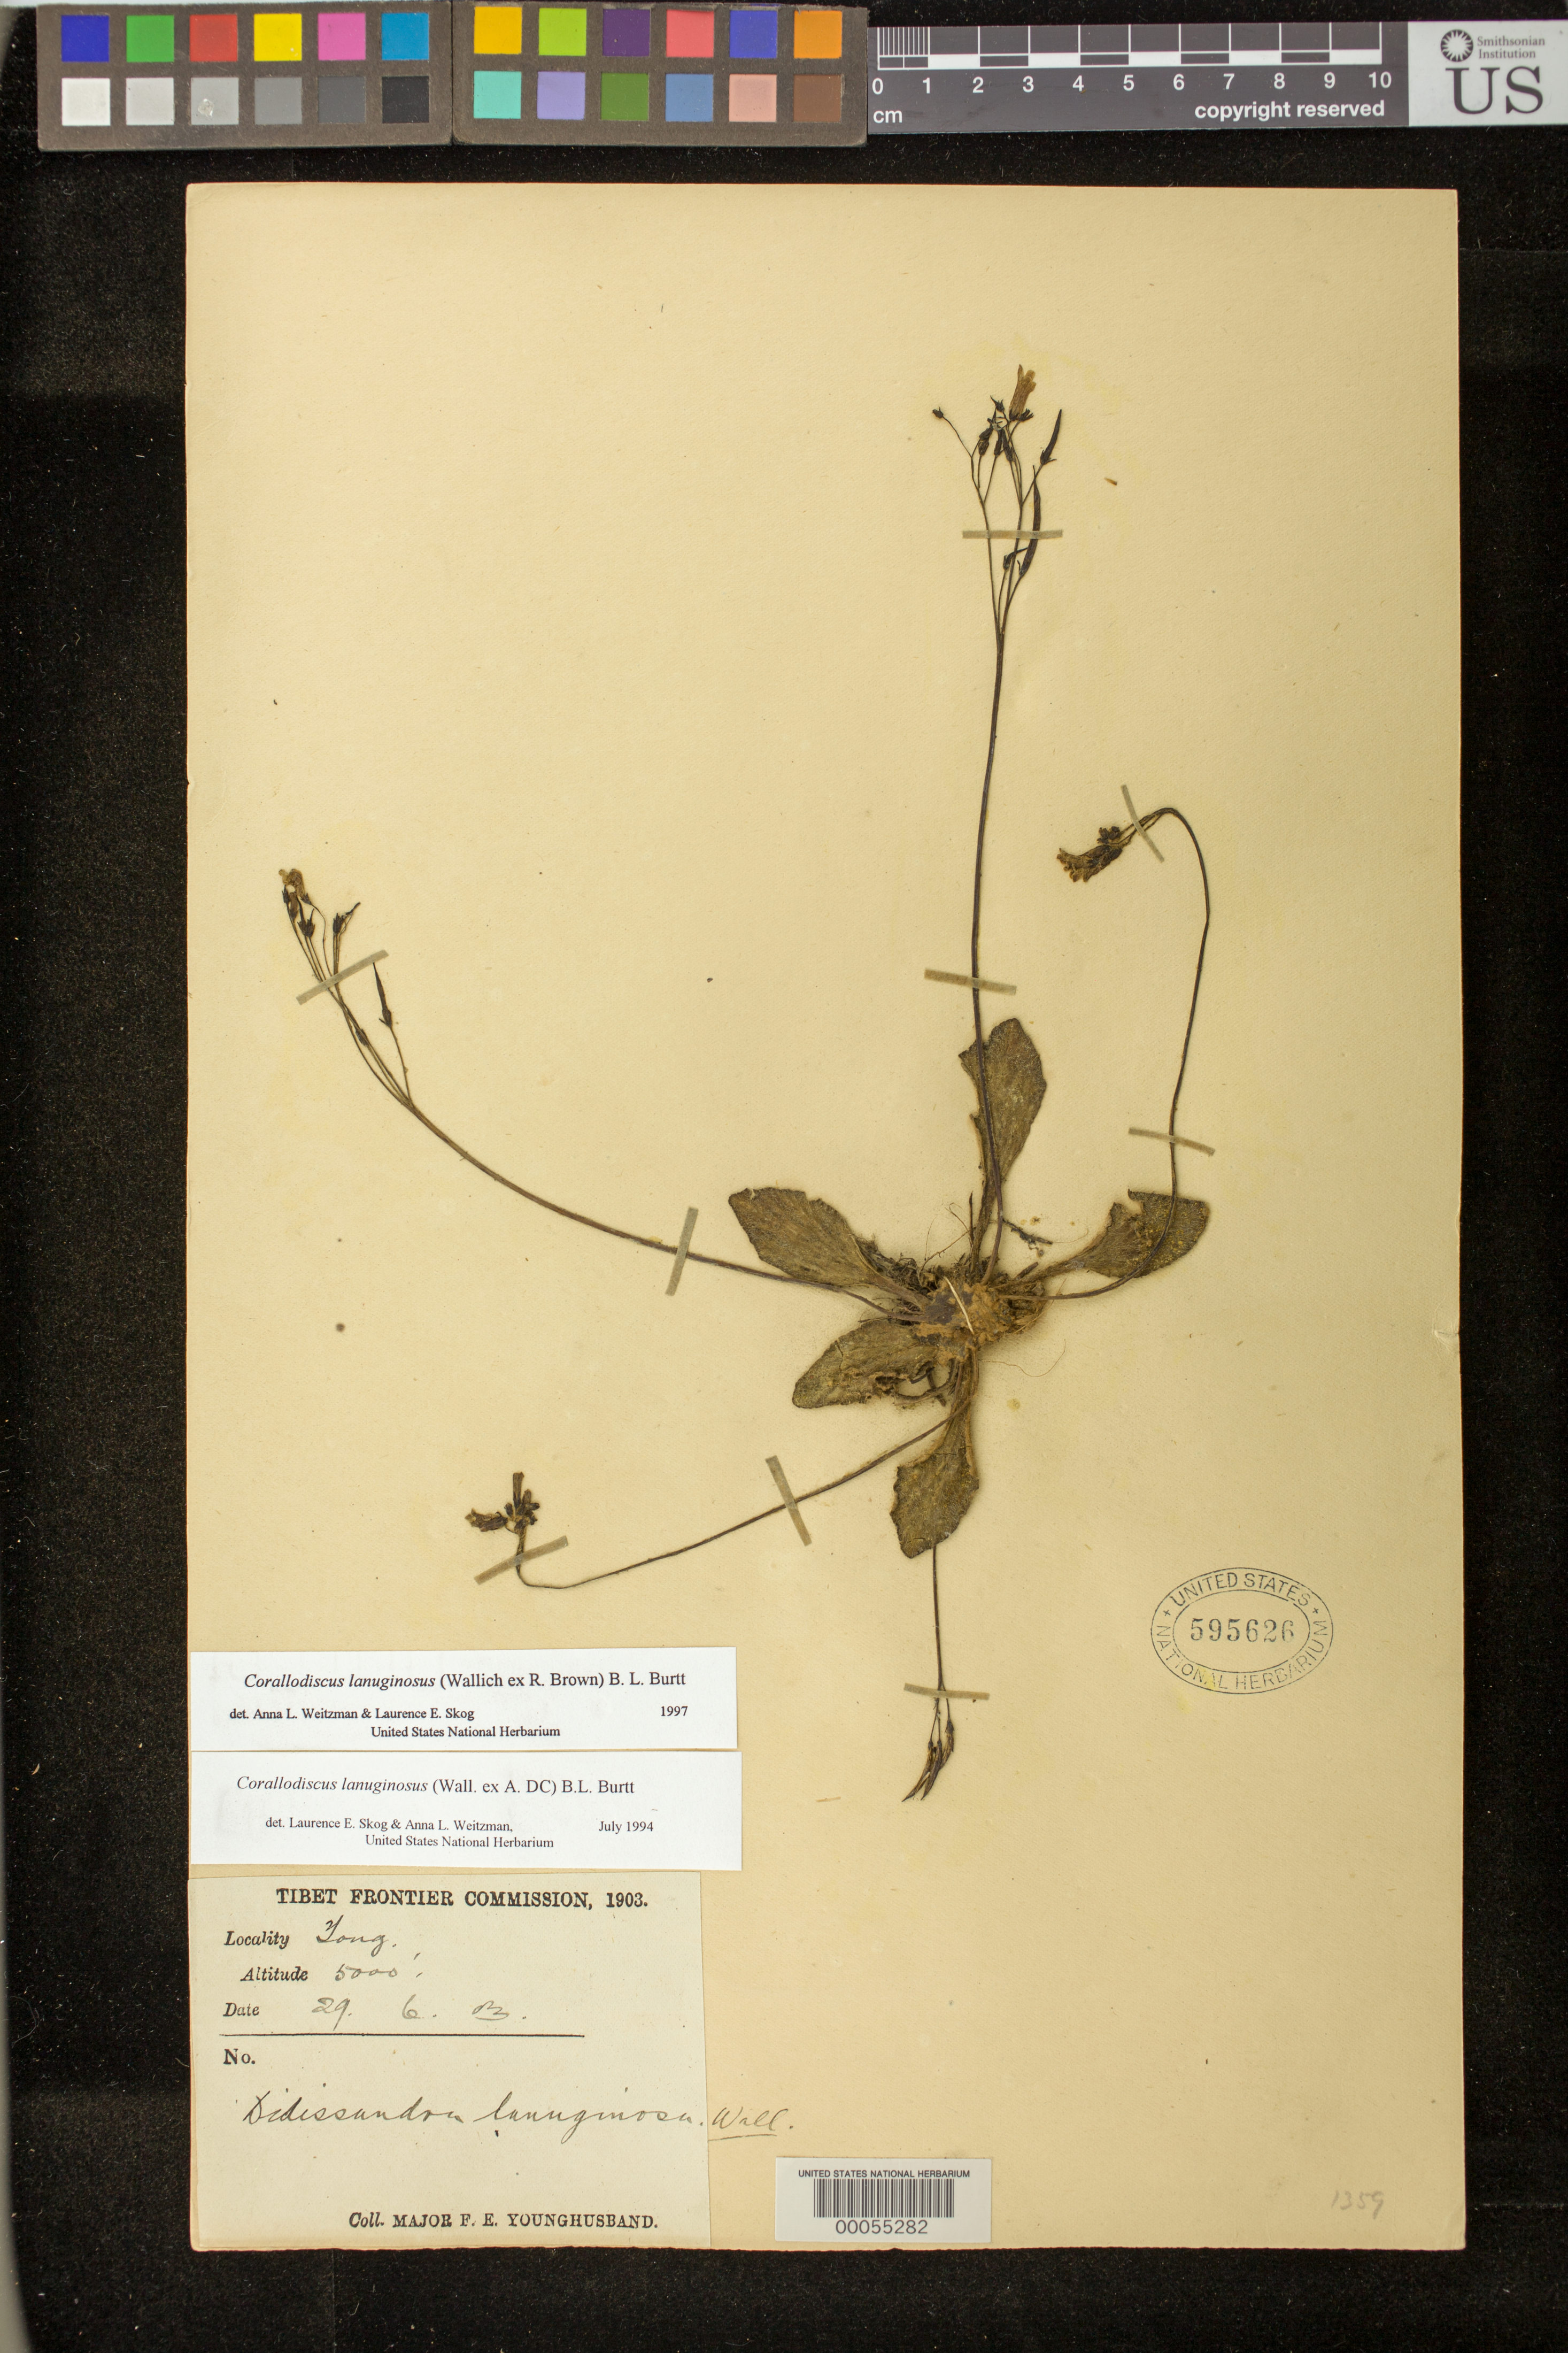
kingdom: Plantae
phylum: Tracheophyta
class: Magnoliopsida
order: Lamiales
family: Gesneriaceae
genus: Corallodiscus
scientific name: Corallodiscus lanuginosus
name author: (Wall. ex R. Br.) B.L. Burtt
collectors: F. Younghusband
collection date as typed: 29 Jun 1903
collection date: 1903-06-29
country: China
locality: Tong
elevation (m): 1524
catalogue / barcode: US 595626